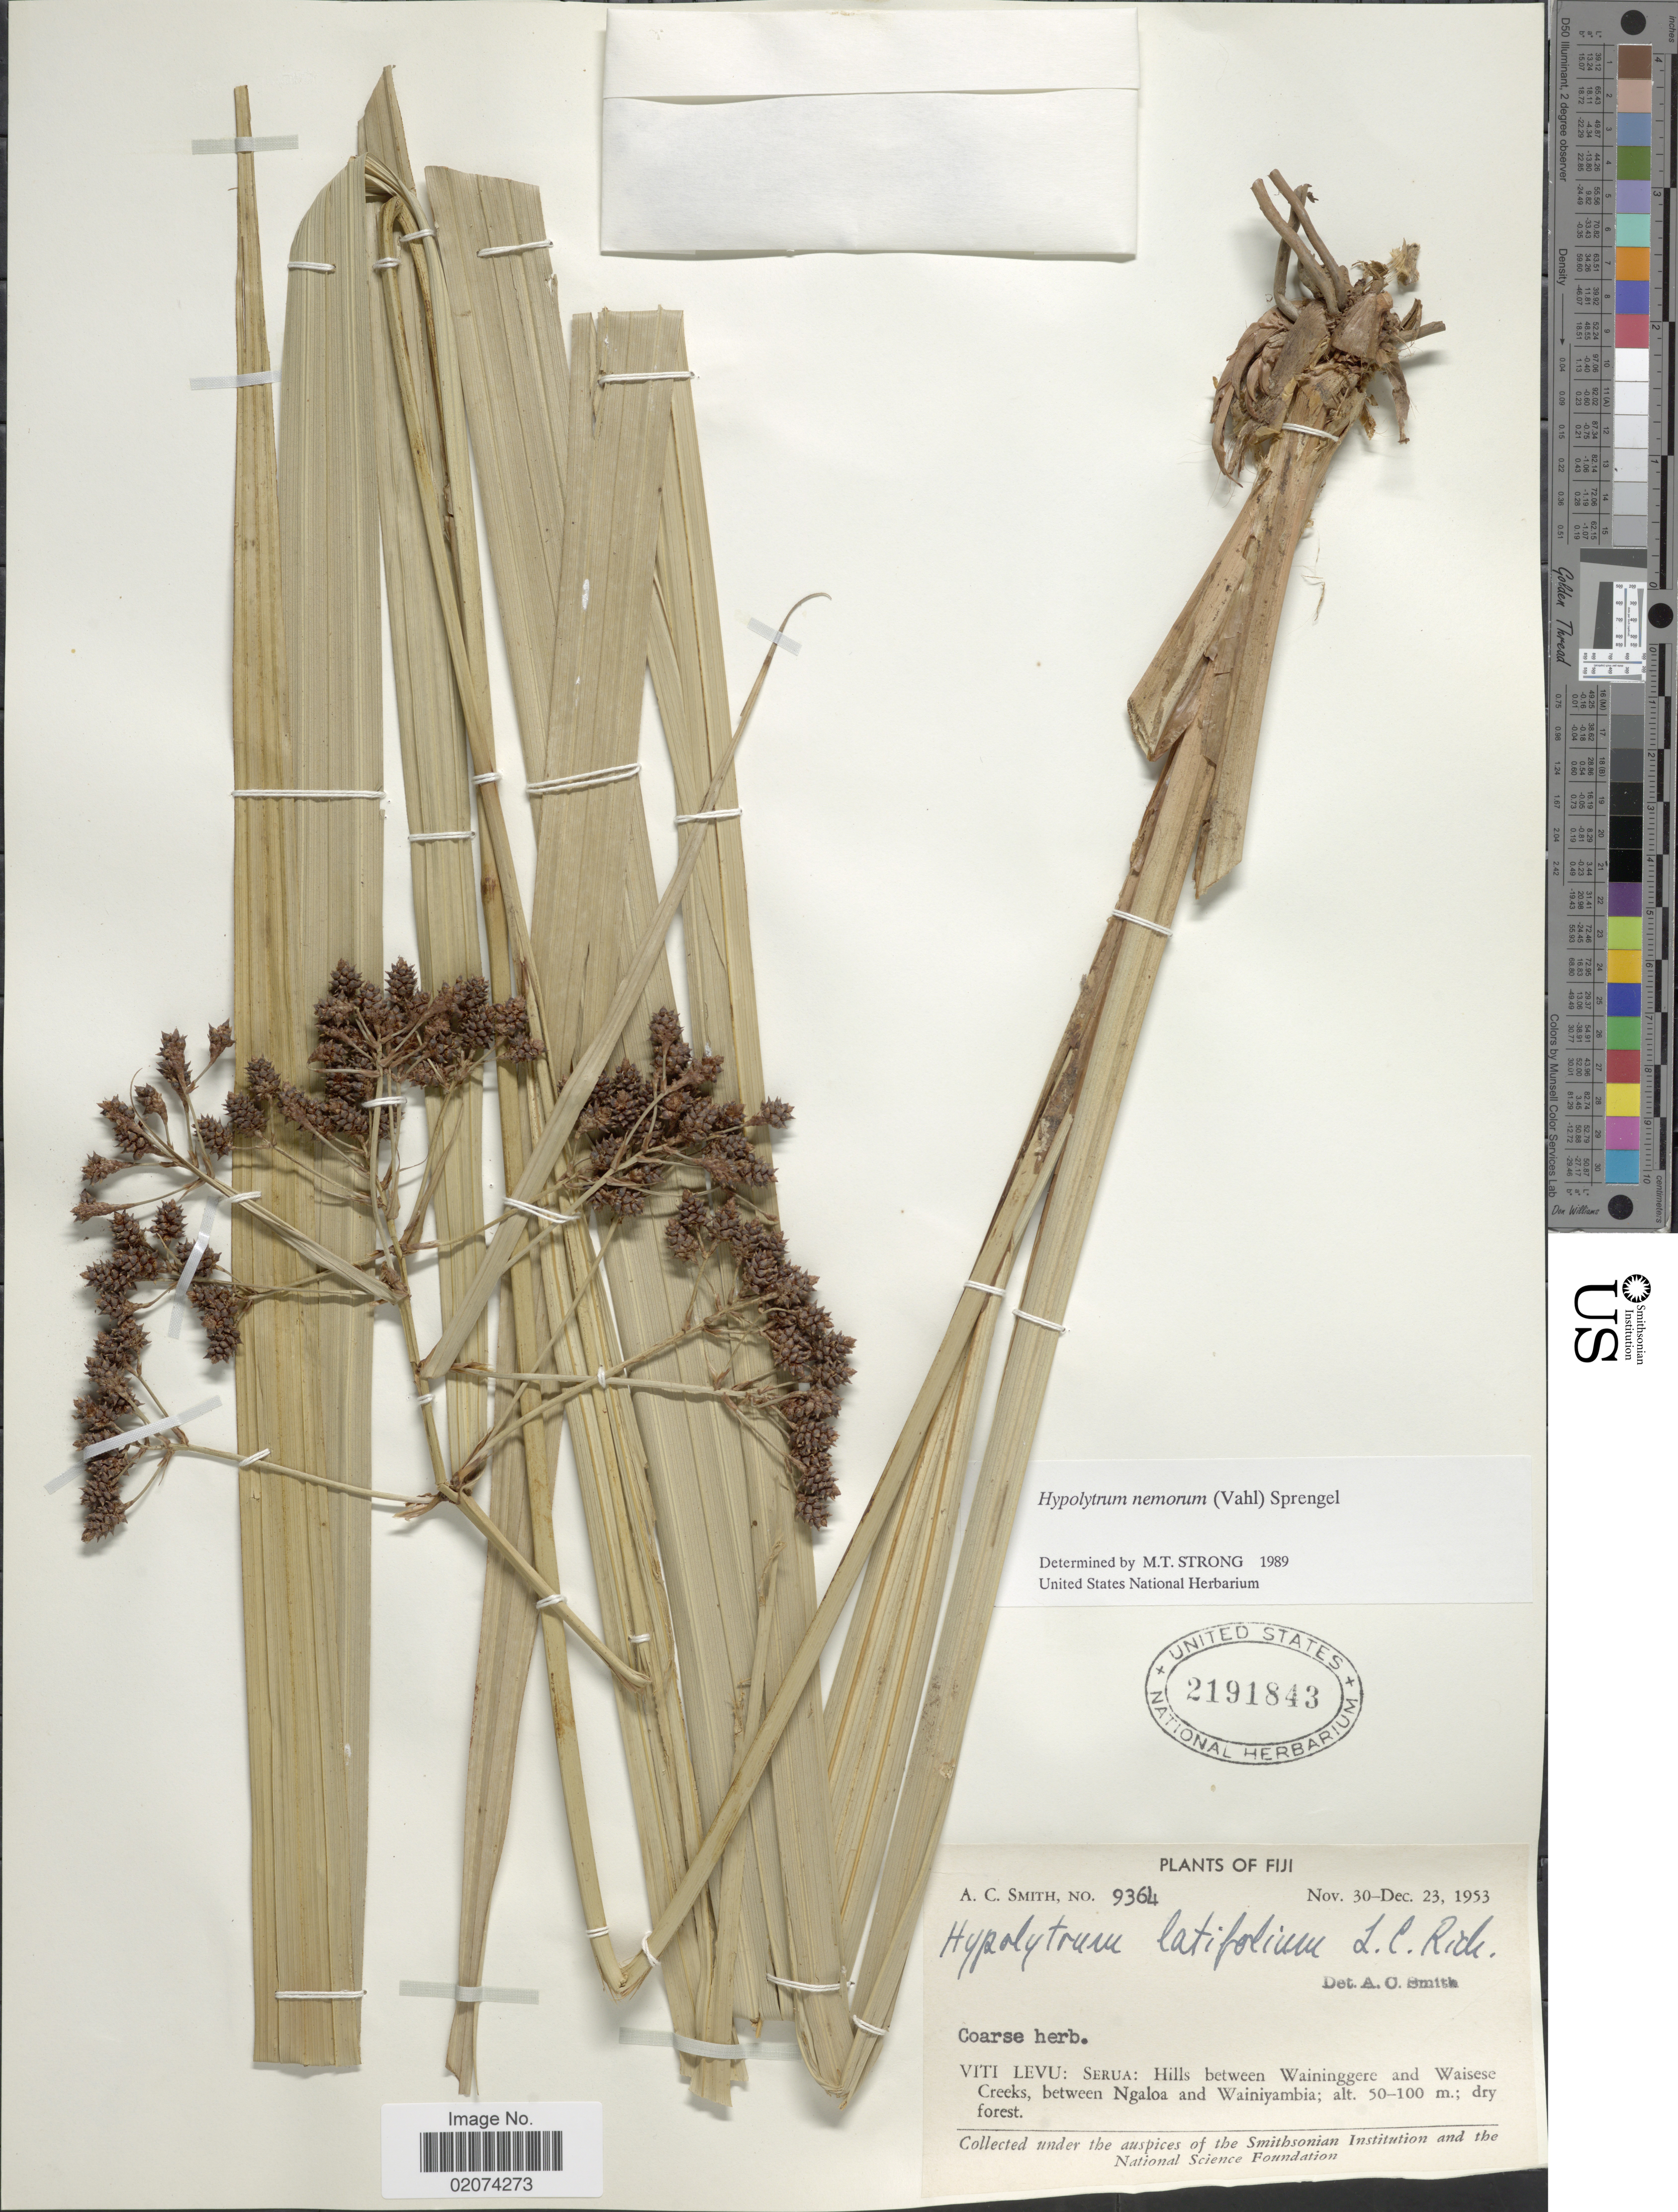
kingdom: Plantae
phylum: Tracheophyta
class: Liliopsida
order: Poales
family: Cyperaceae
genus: Hypolytrum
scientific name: Hypolytrum nemorum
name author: (Vahl) Spreng.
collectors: A. C. Smith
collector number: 9364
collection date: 1953-11-30/1953-12-23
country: Fiji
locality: Viti Levu: Serua: Hills between Waininggere and Waisese Creeks, between Ngaloa and Wainiyambia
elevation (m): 50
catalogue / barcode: US 2191843